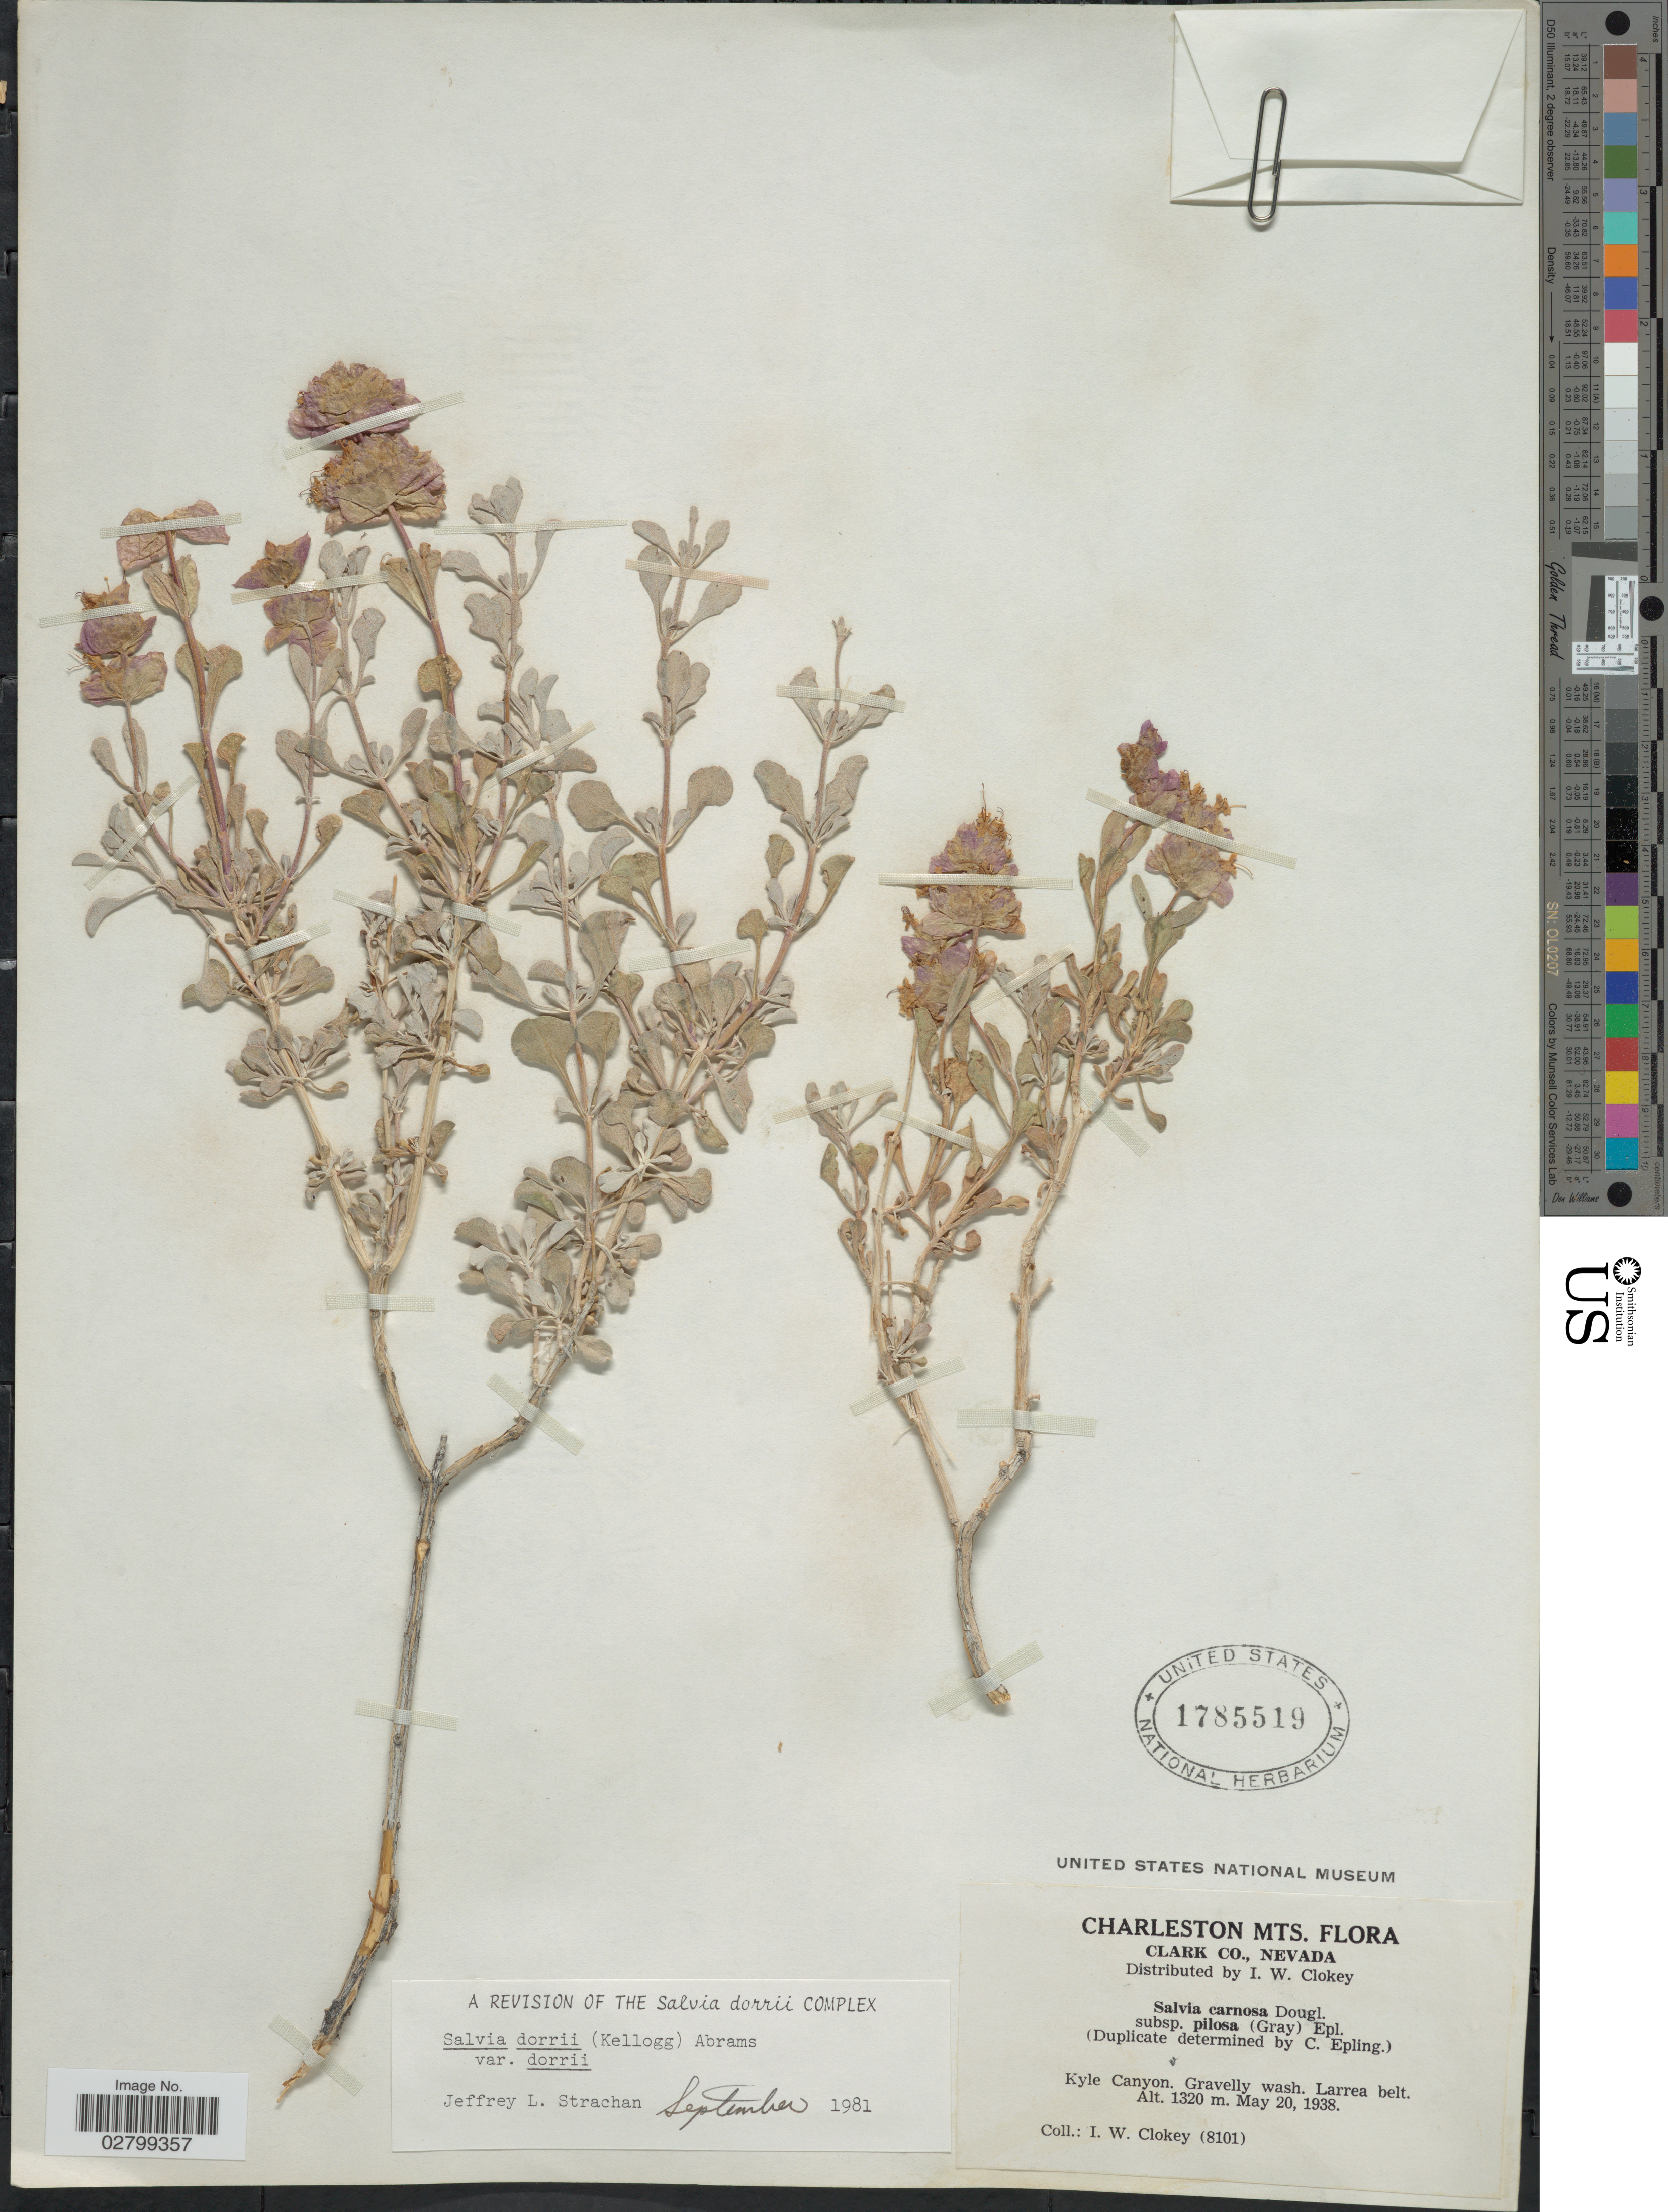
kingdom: Plantae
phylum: Tracheophyta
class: Magnoliopsida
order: Lamiales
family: Lamiaceae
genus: Salvia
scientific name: Salvia dorrii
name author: (Kellogg) Abrams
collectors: I. W. Clokey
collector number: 8101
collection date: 1938-05-20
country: United States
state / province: Nevada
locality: Charleston Mts., Clark Co. Kyle Canyon.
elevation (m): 1320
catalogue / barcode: US 1785519